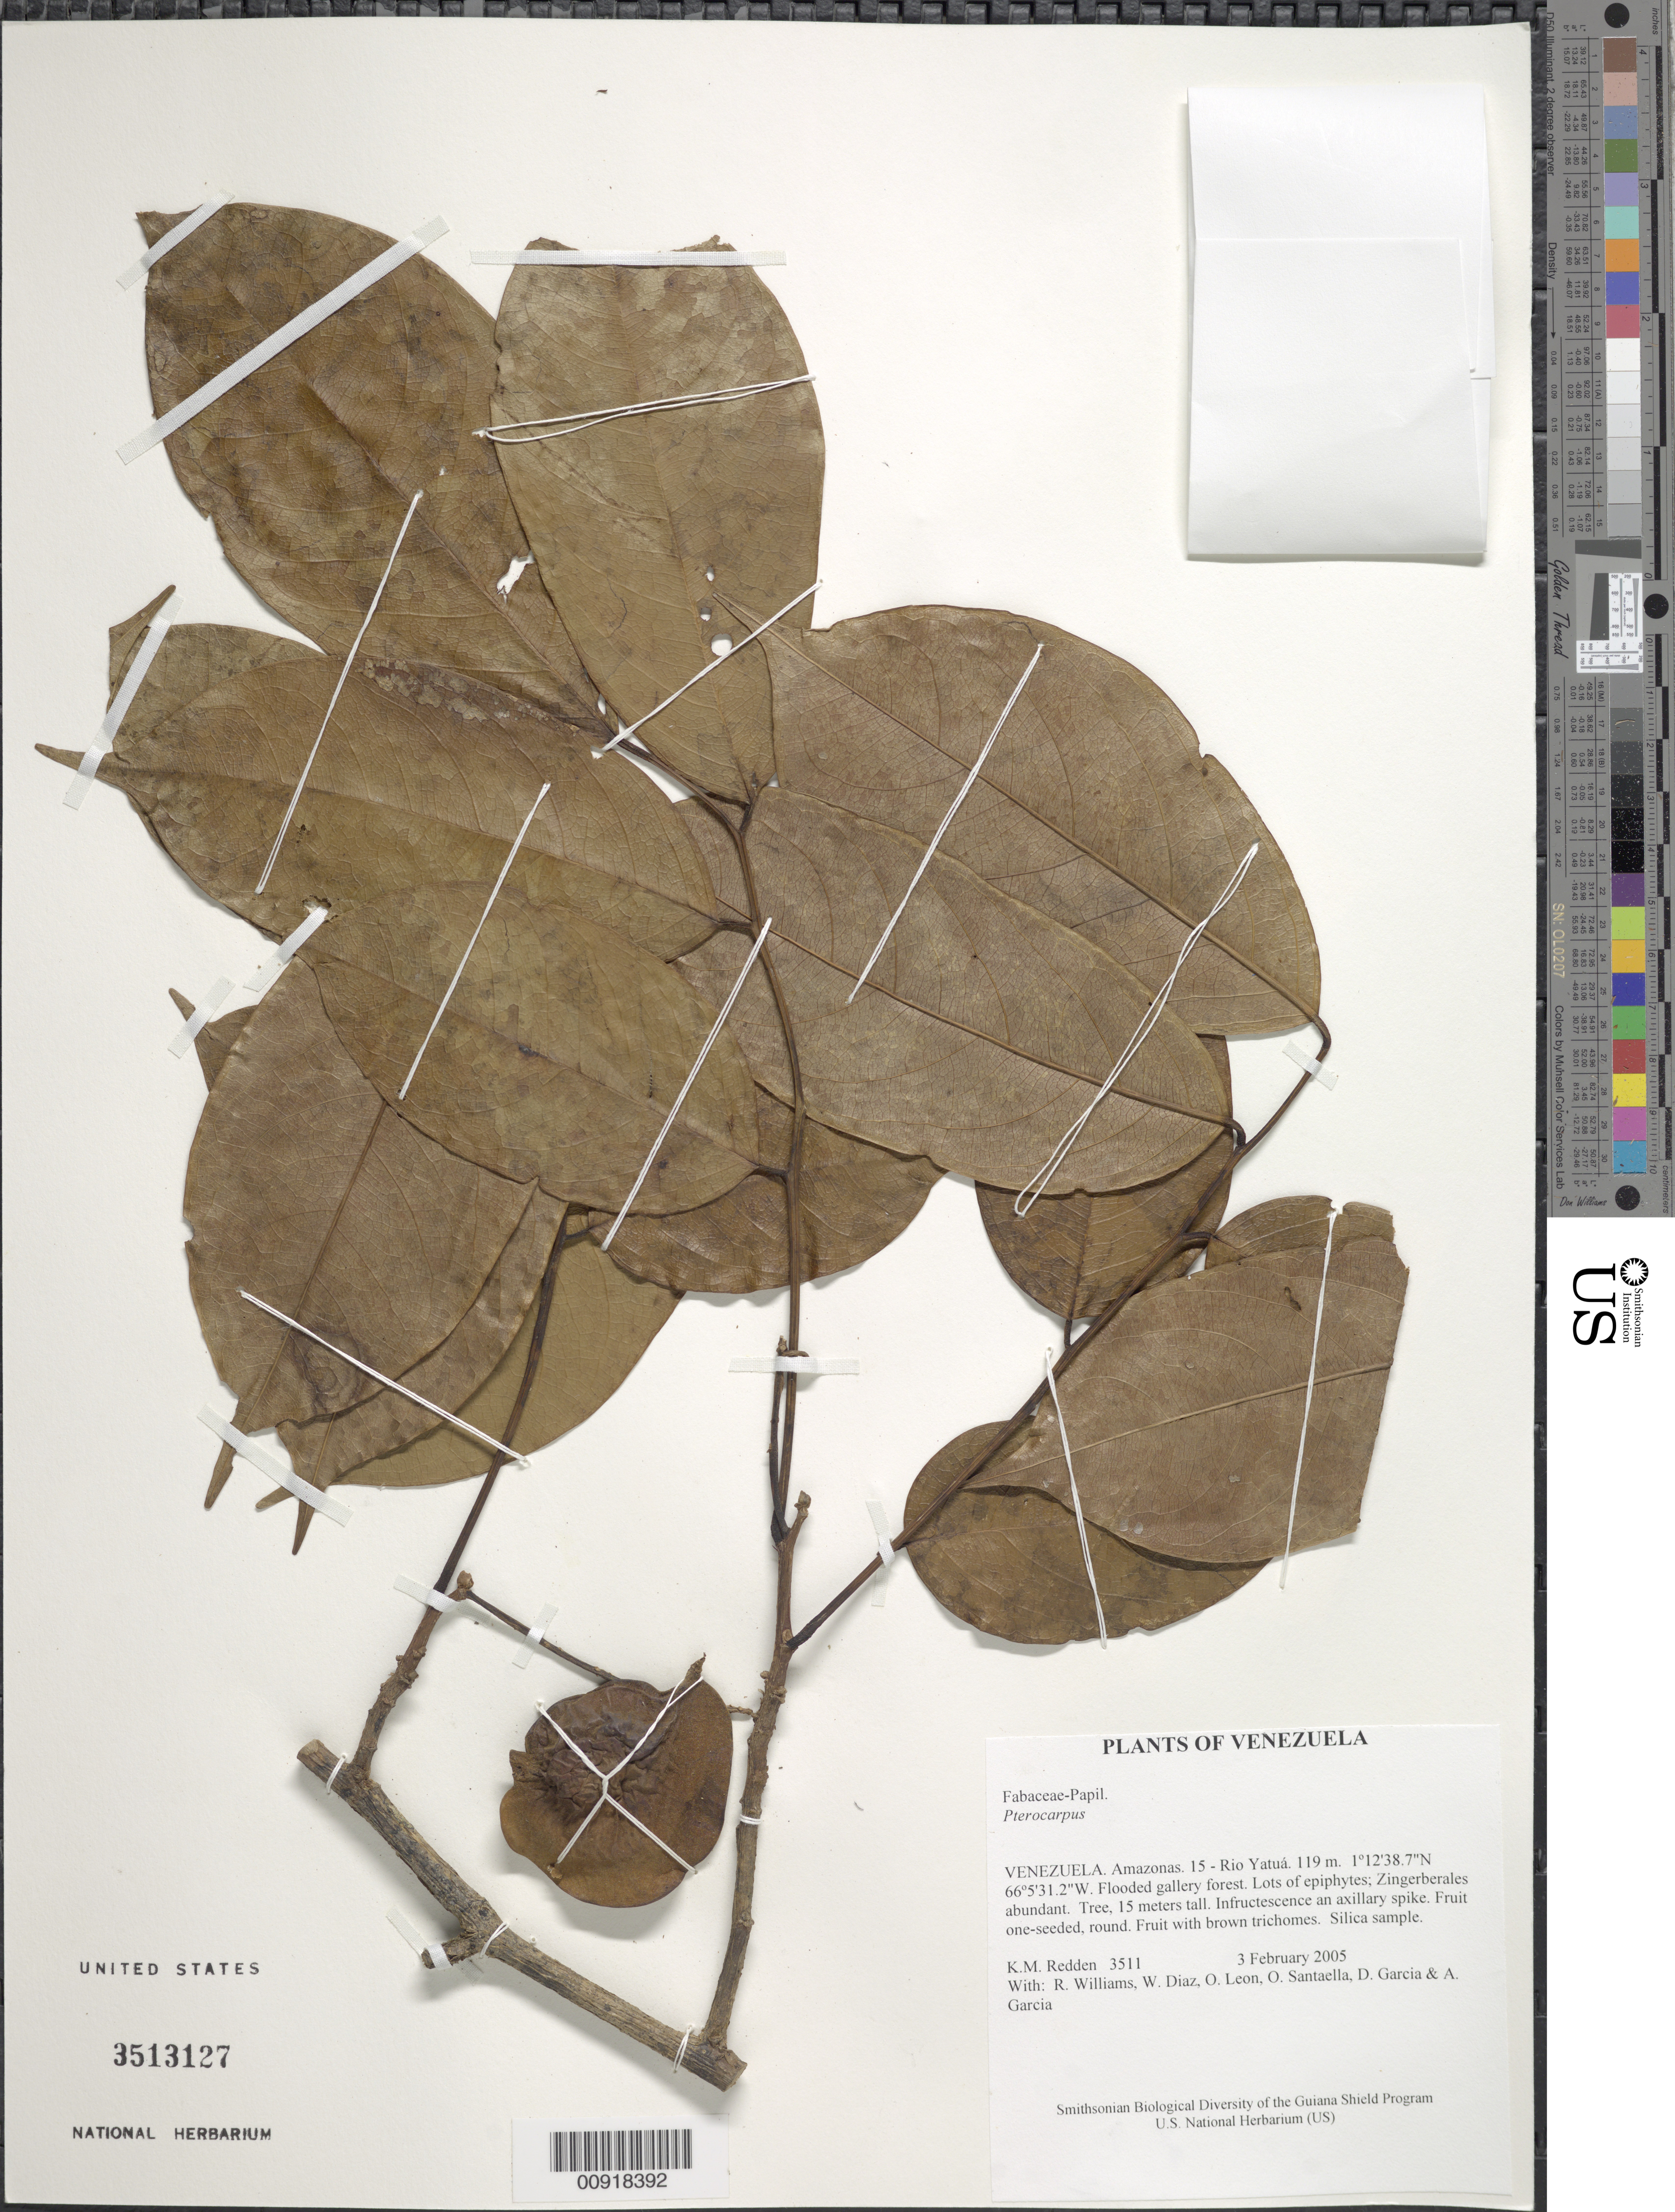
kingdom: Plantae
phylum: Tracheophyta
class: Magnoliopsida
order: Fabales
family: Fabaceae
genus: Pterocarpus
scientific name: Pterocarpus sp.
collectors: K. M. Redden, R. Williams, W. Díaz P., O. León, O. Santaella, D. Garcia & A. Garcia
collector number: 3511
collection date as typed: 3 February 2005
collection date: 2005-02-03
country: Venezuela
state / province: Amazonas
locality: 15 - Rio Yatuá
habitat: Flooded gallery forest. Lots of epiphytes; Zingerberales abundant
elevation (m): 119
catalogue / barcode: US 3513127